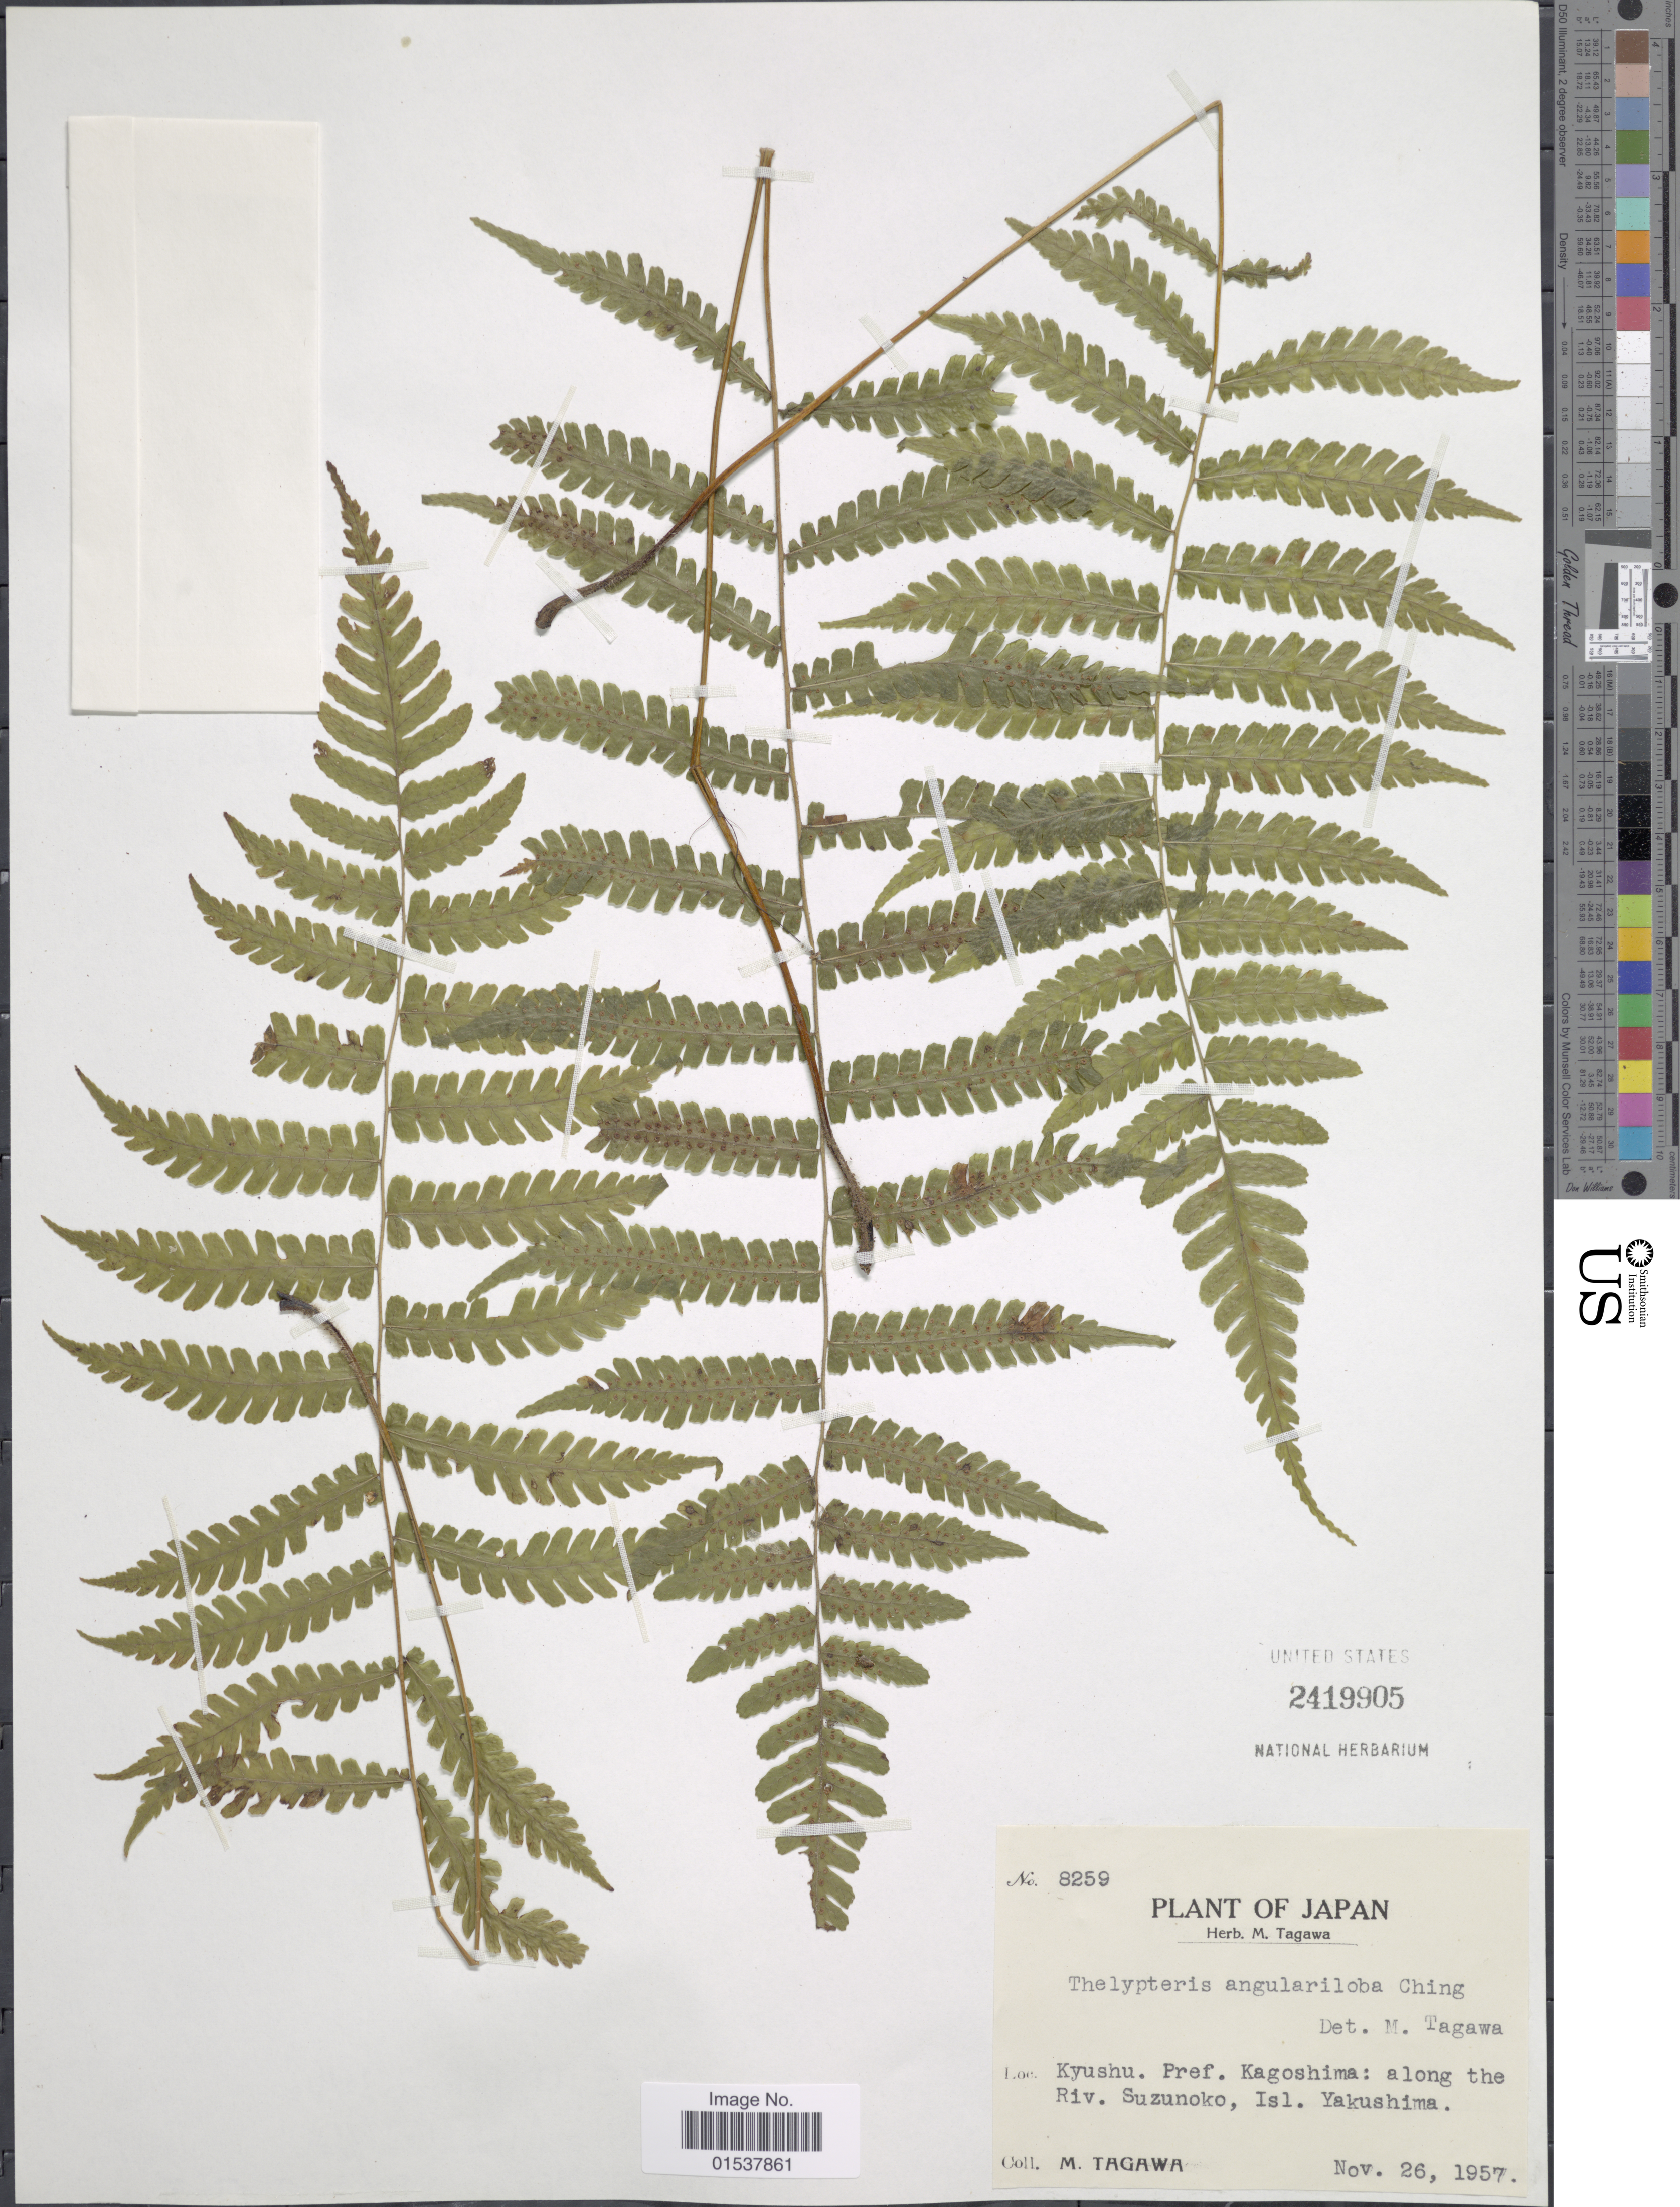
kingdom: Plantae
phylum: Tracheophyta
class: Polypodiopsida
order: Polypodiales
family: Thelypteridaceae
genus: Parathelypteris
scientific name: Parathelypteris angulariloba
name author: (Ching) Ching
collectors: M. Tagawa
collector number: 8259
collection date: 1957-11-26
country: Japan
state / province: Kagosima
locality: Kyushu. Pref. Kagoshima: along the Riv. Suzunoko, Isl. Yakushima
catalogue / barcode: US 2419905